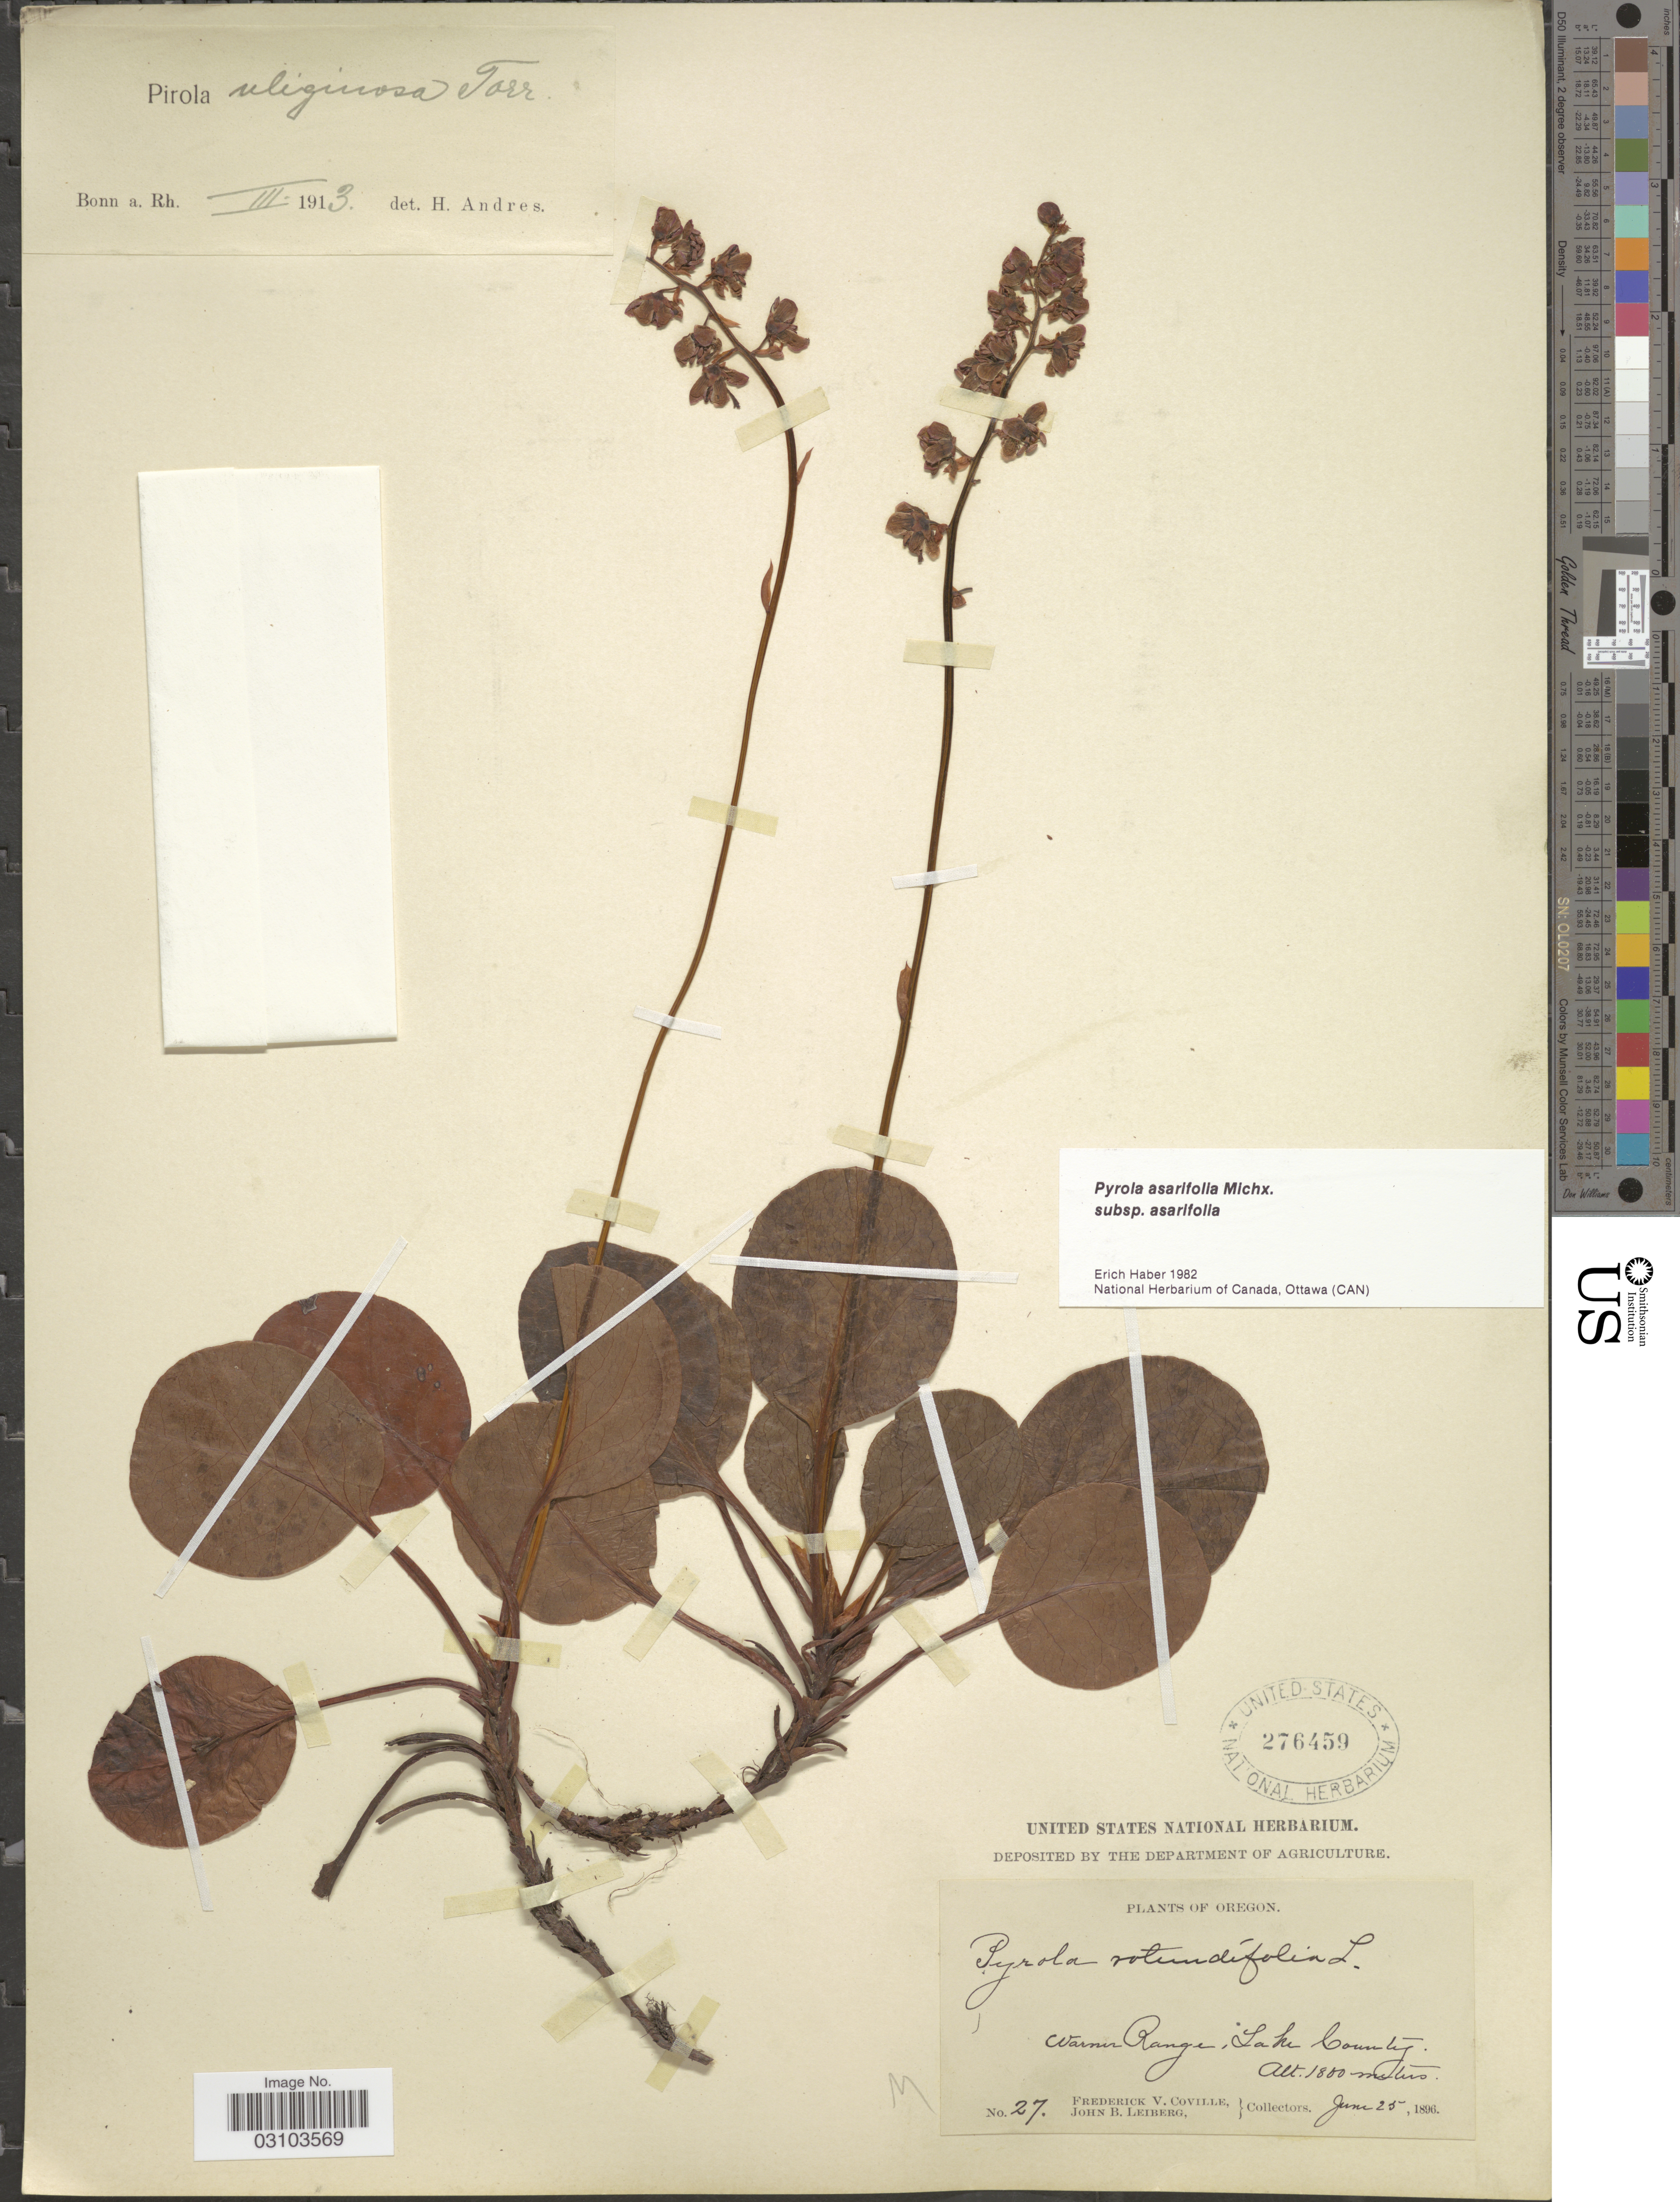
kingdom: Plantae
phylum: Tracheophyta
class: Magnoliopsida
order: Ericales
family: Ericaceae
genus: Pyrola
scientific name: Pyrola asarifolia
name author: Michx.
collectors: F. V. Coville & J. B. Leiberg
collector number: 27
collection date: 1896-06-25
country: United States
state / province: Oregon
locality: Warner Range, Lake County.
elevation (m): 1800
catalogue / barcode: US 276459